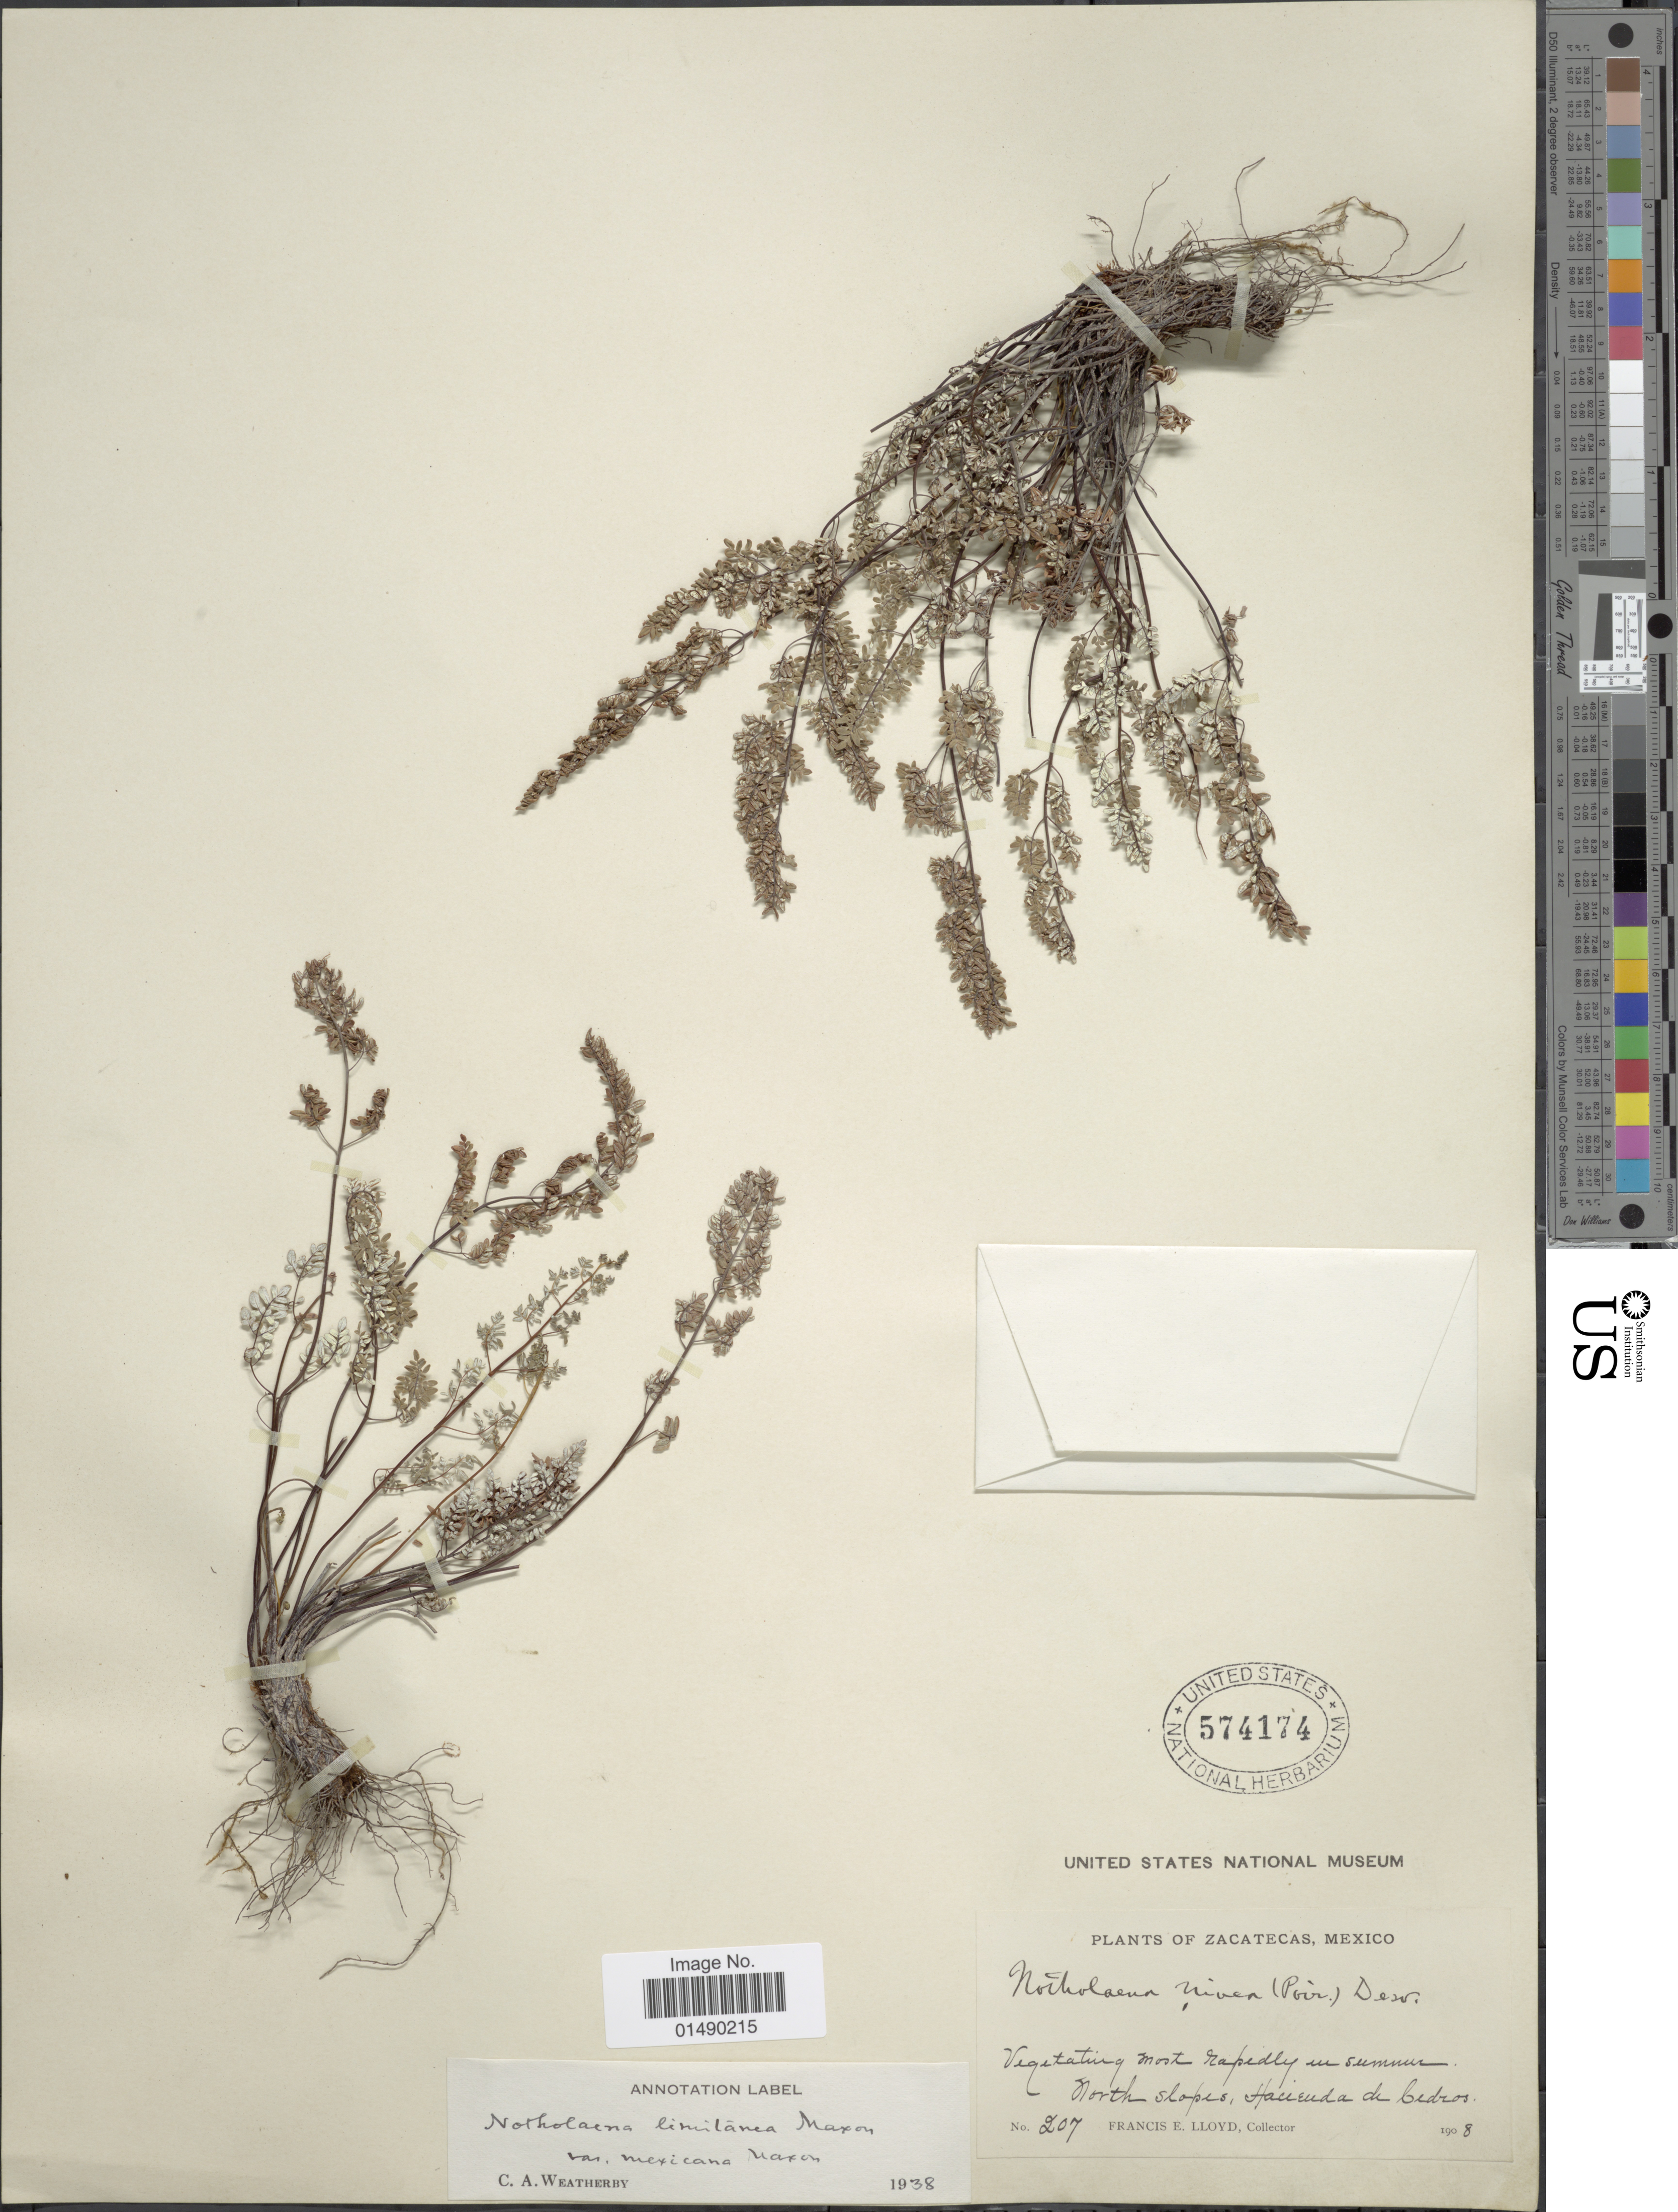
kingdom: Plantae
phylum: Tracheophyta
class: Polypodiopsida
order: Polypodiales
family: Pteridaceae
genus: Argyrochosma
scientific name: Argyrochosma limitanea subsp. mexicana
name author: (Maxon) Windham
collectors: Lloyd, C. E.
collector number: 207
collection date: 1908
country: Mexico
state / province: Zacatecas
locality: Mexico, north slopes, Hacienda de Cedros.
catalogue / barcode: US 574174